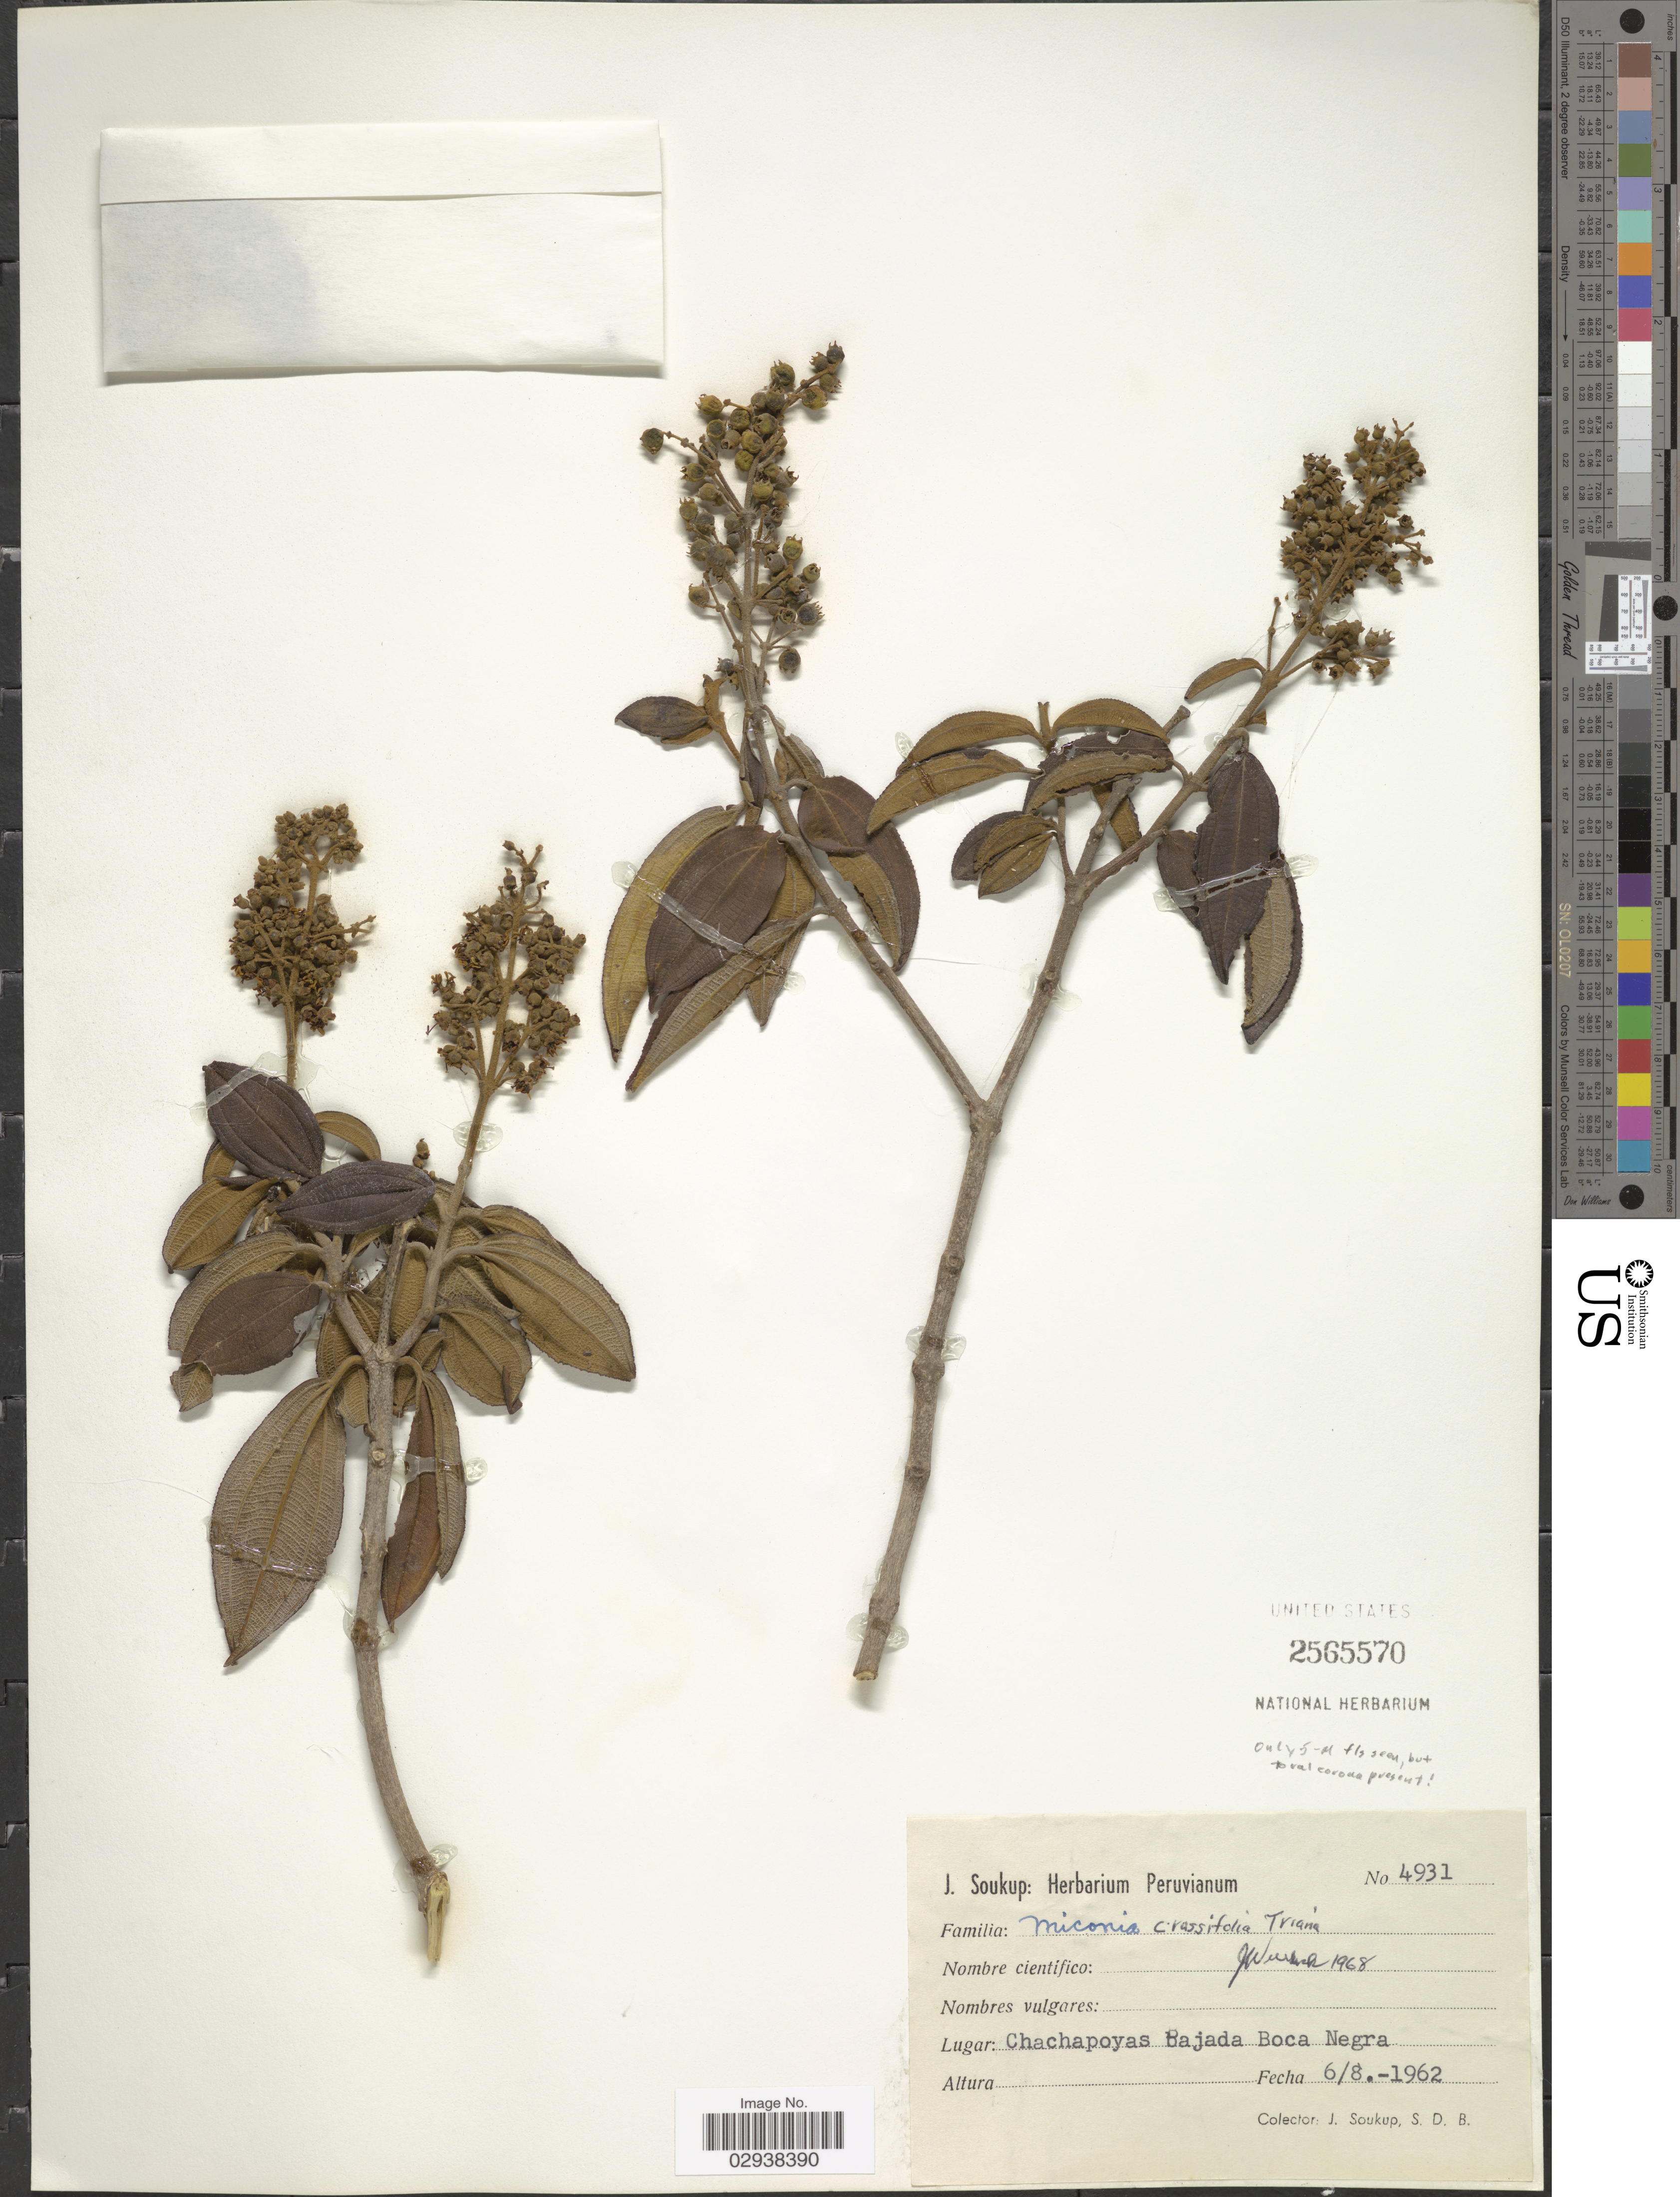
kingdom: Plantae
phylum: Tracheophyta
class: Magnoliopsida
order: Myrtales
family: Melastomataceae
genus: Miconia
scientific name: Miconia crassifolia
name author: Triana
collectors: J. Soukup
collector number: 4931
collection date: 1962-08-06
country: Peru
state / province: Amazonas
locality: Chachapoyas Bajada Boca Negra.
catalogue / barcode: US 2565570